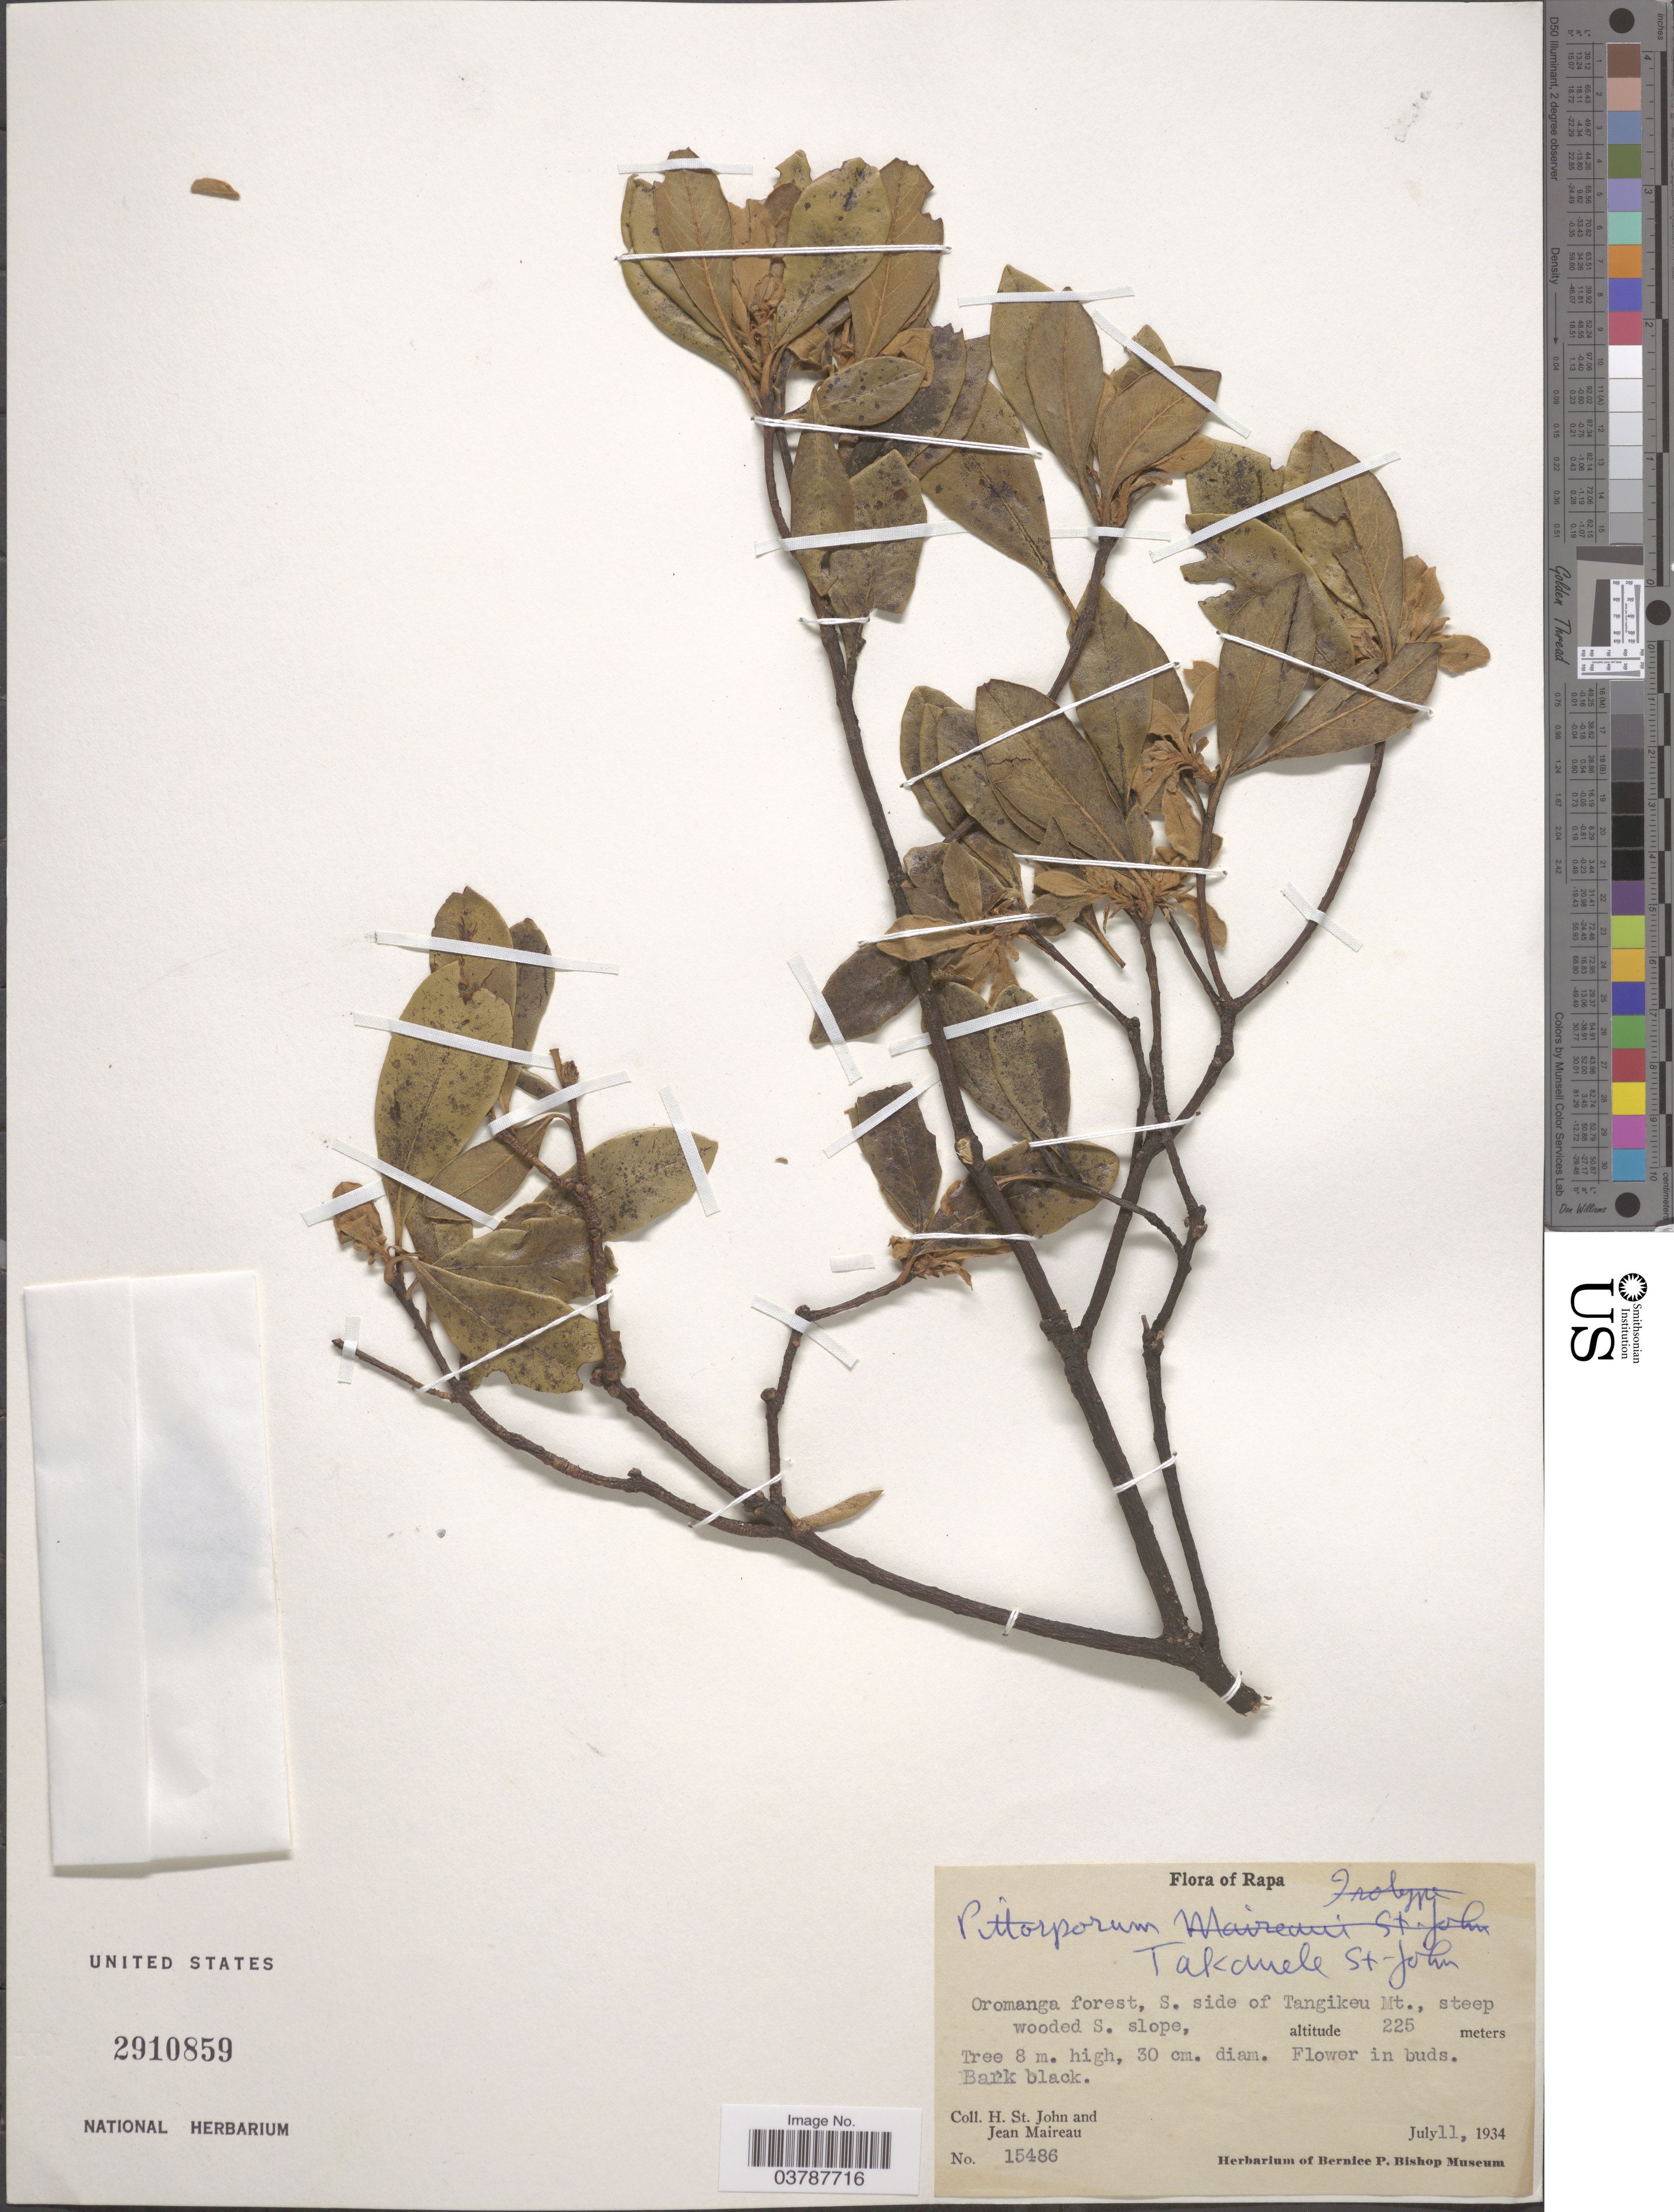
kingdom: Plantae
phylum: Tracheophyta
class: Magnoliopsida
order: Apiales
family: Pittosporaceae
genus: Pittosporum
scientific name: Pittosporum takauele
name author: H. St. John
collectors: H. St. John & J. Maireau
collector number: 15486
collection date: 1934-07-11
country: French Polynesia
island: Rapa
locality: Rapa. Oromanga forest, S. side of Tangikeu Mt., steep wooded S. slope.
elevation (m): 225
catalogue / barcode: US 2910859